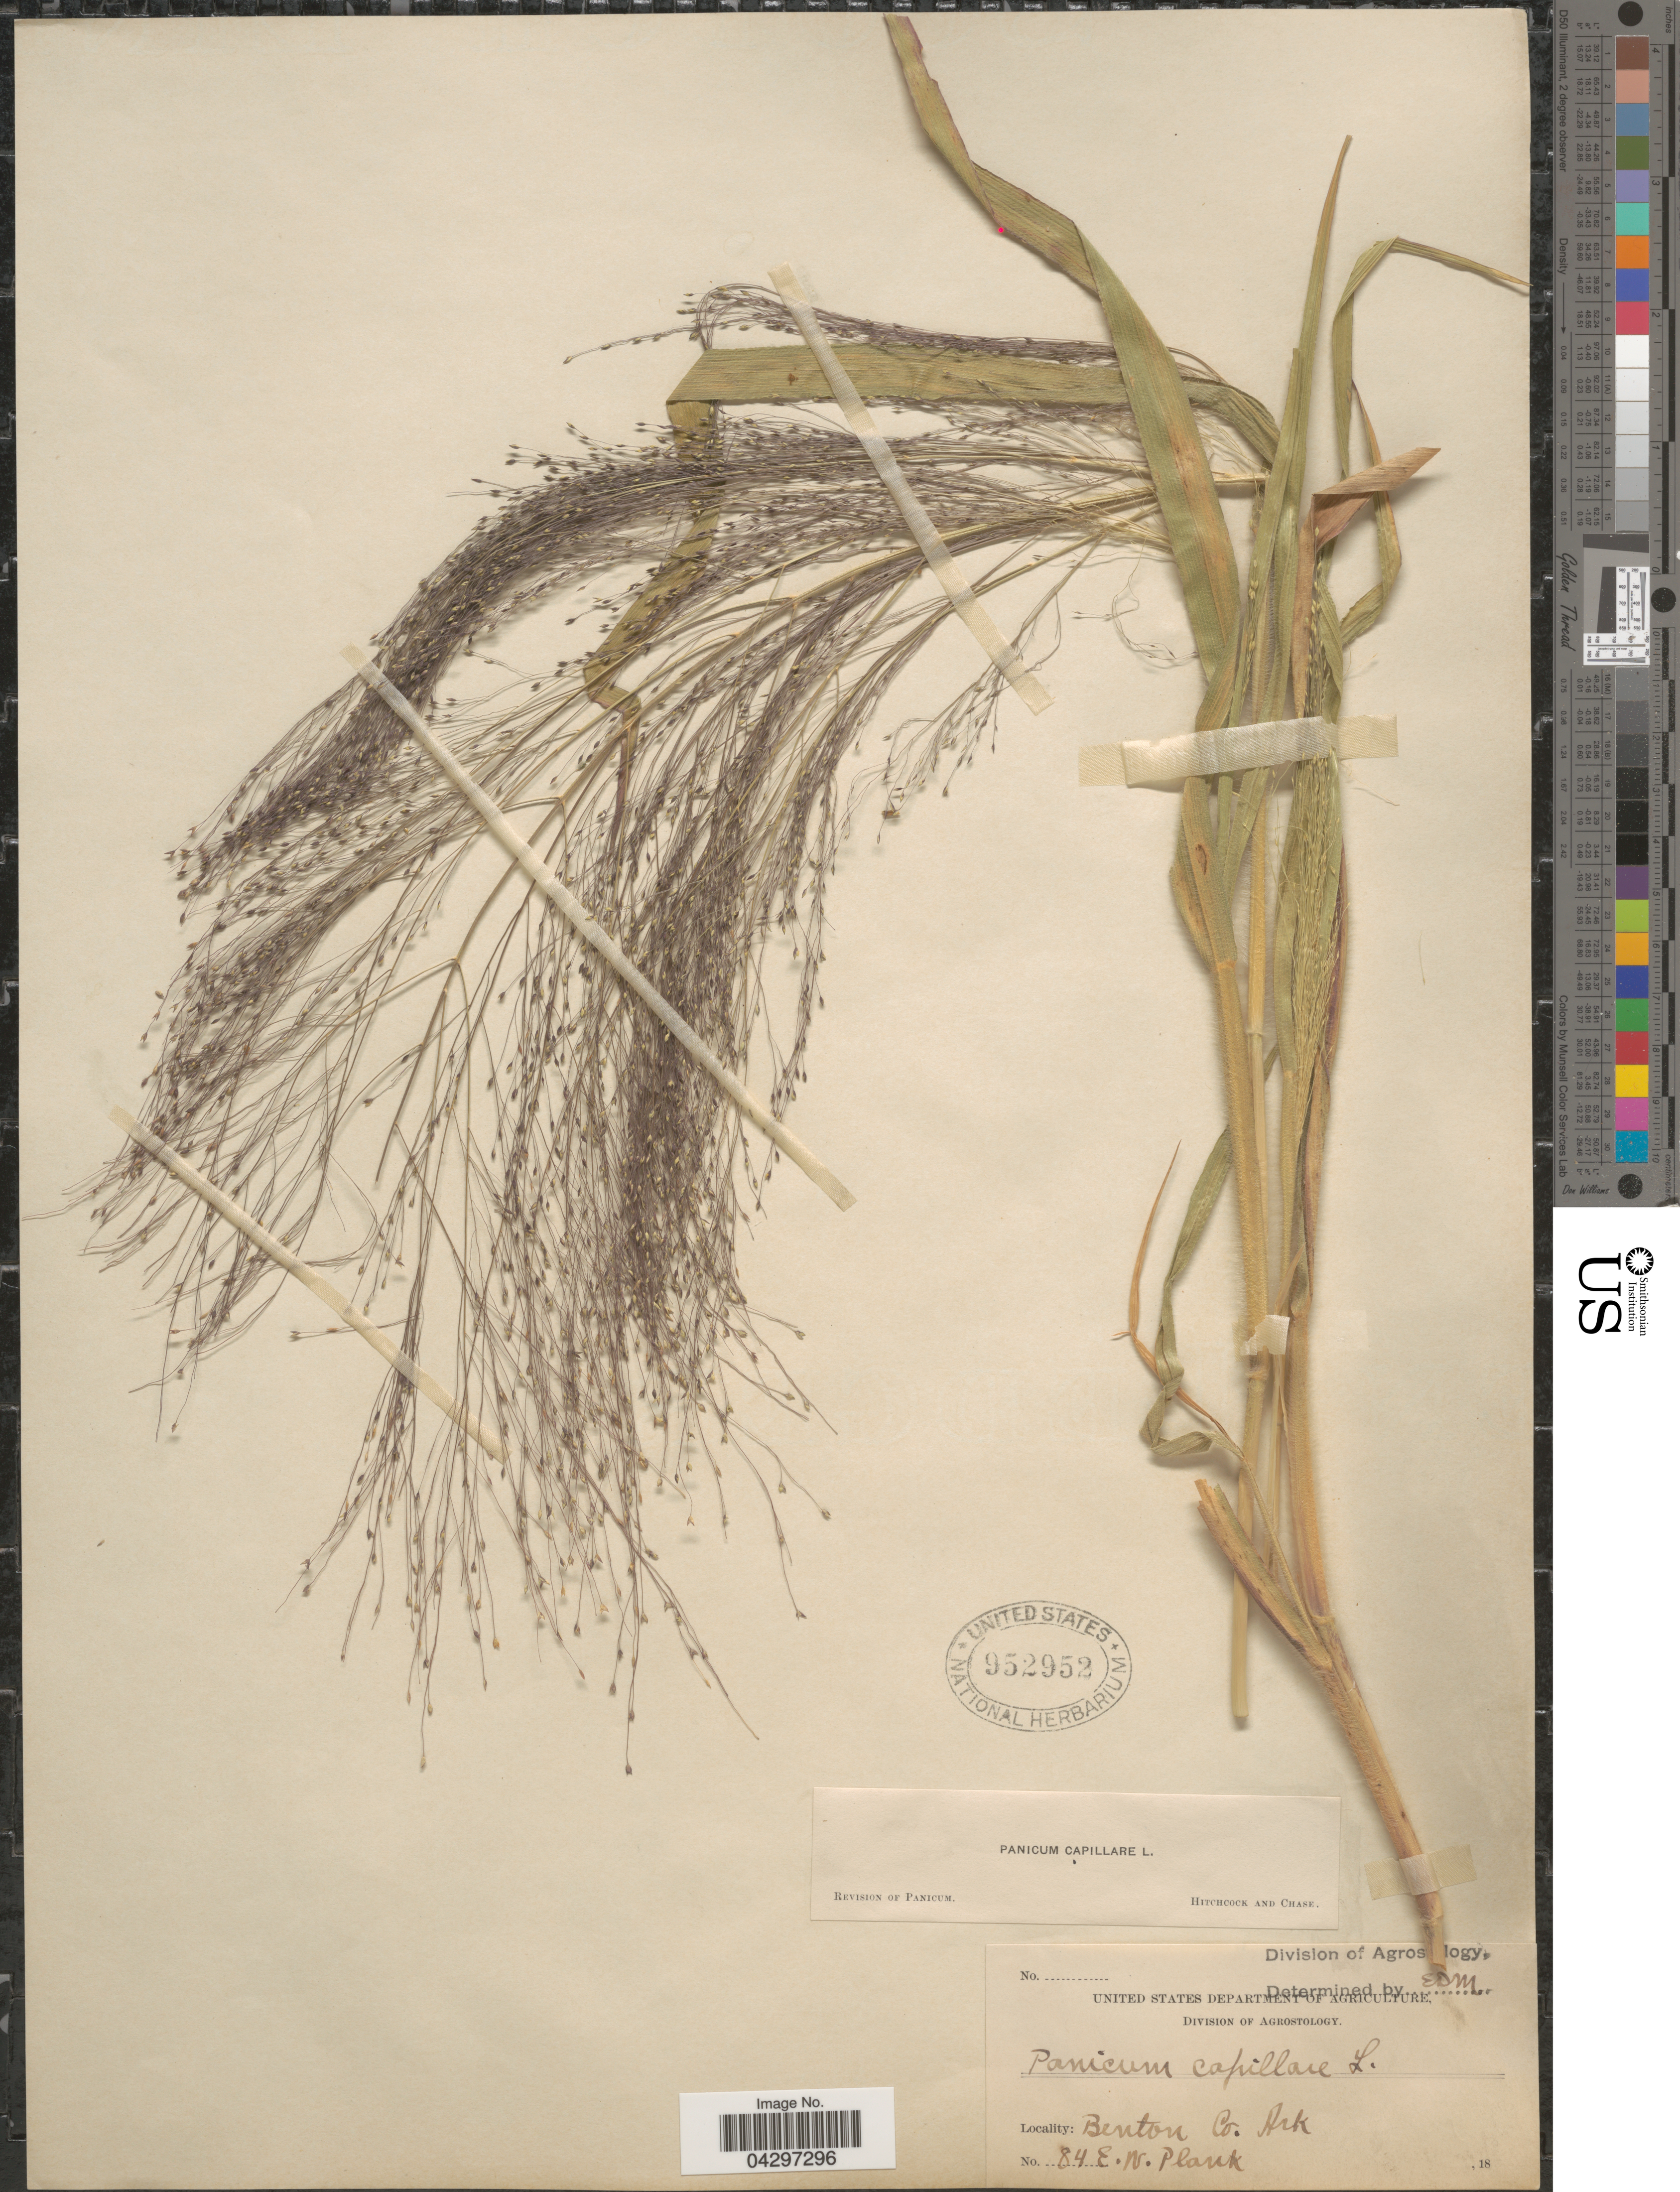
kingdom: Plantae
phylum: Tracheophyta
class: Liliopsida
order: Poales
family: Poaceae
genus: Panicum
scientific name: Panicum capillare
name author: L.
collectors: E. Plank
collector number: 84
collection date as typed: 18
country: United States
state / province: Arkansas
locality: Benton Co.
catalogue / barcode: US 952952